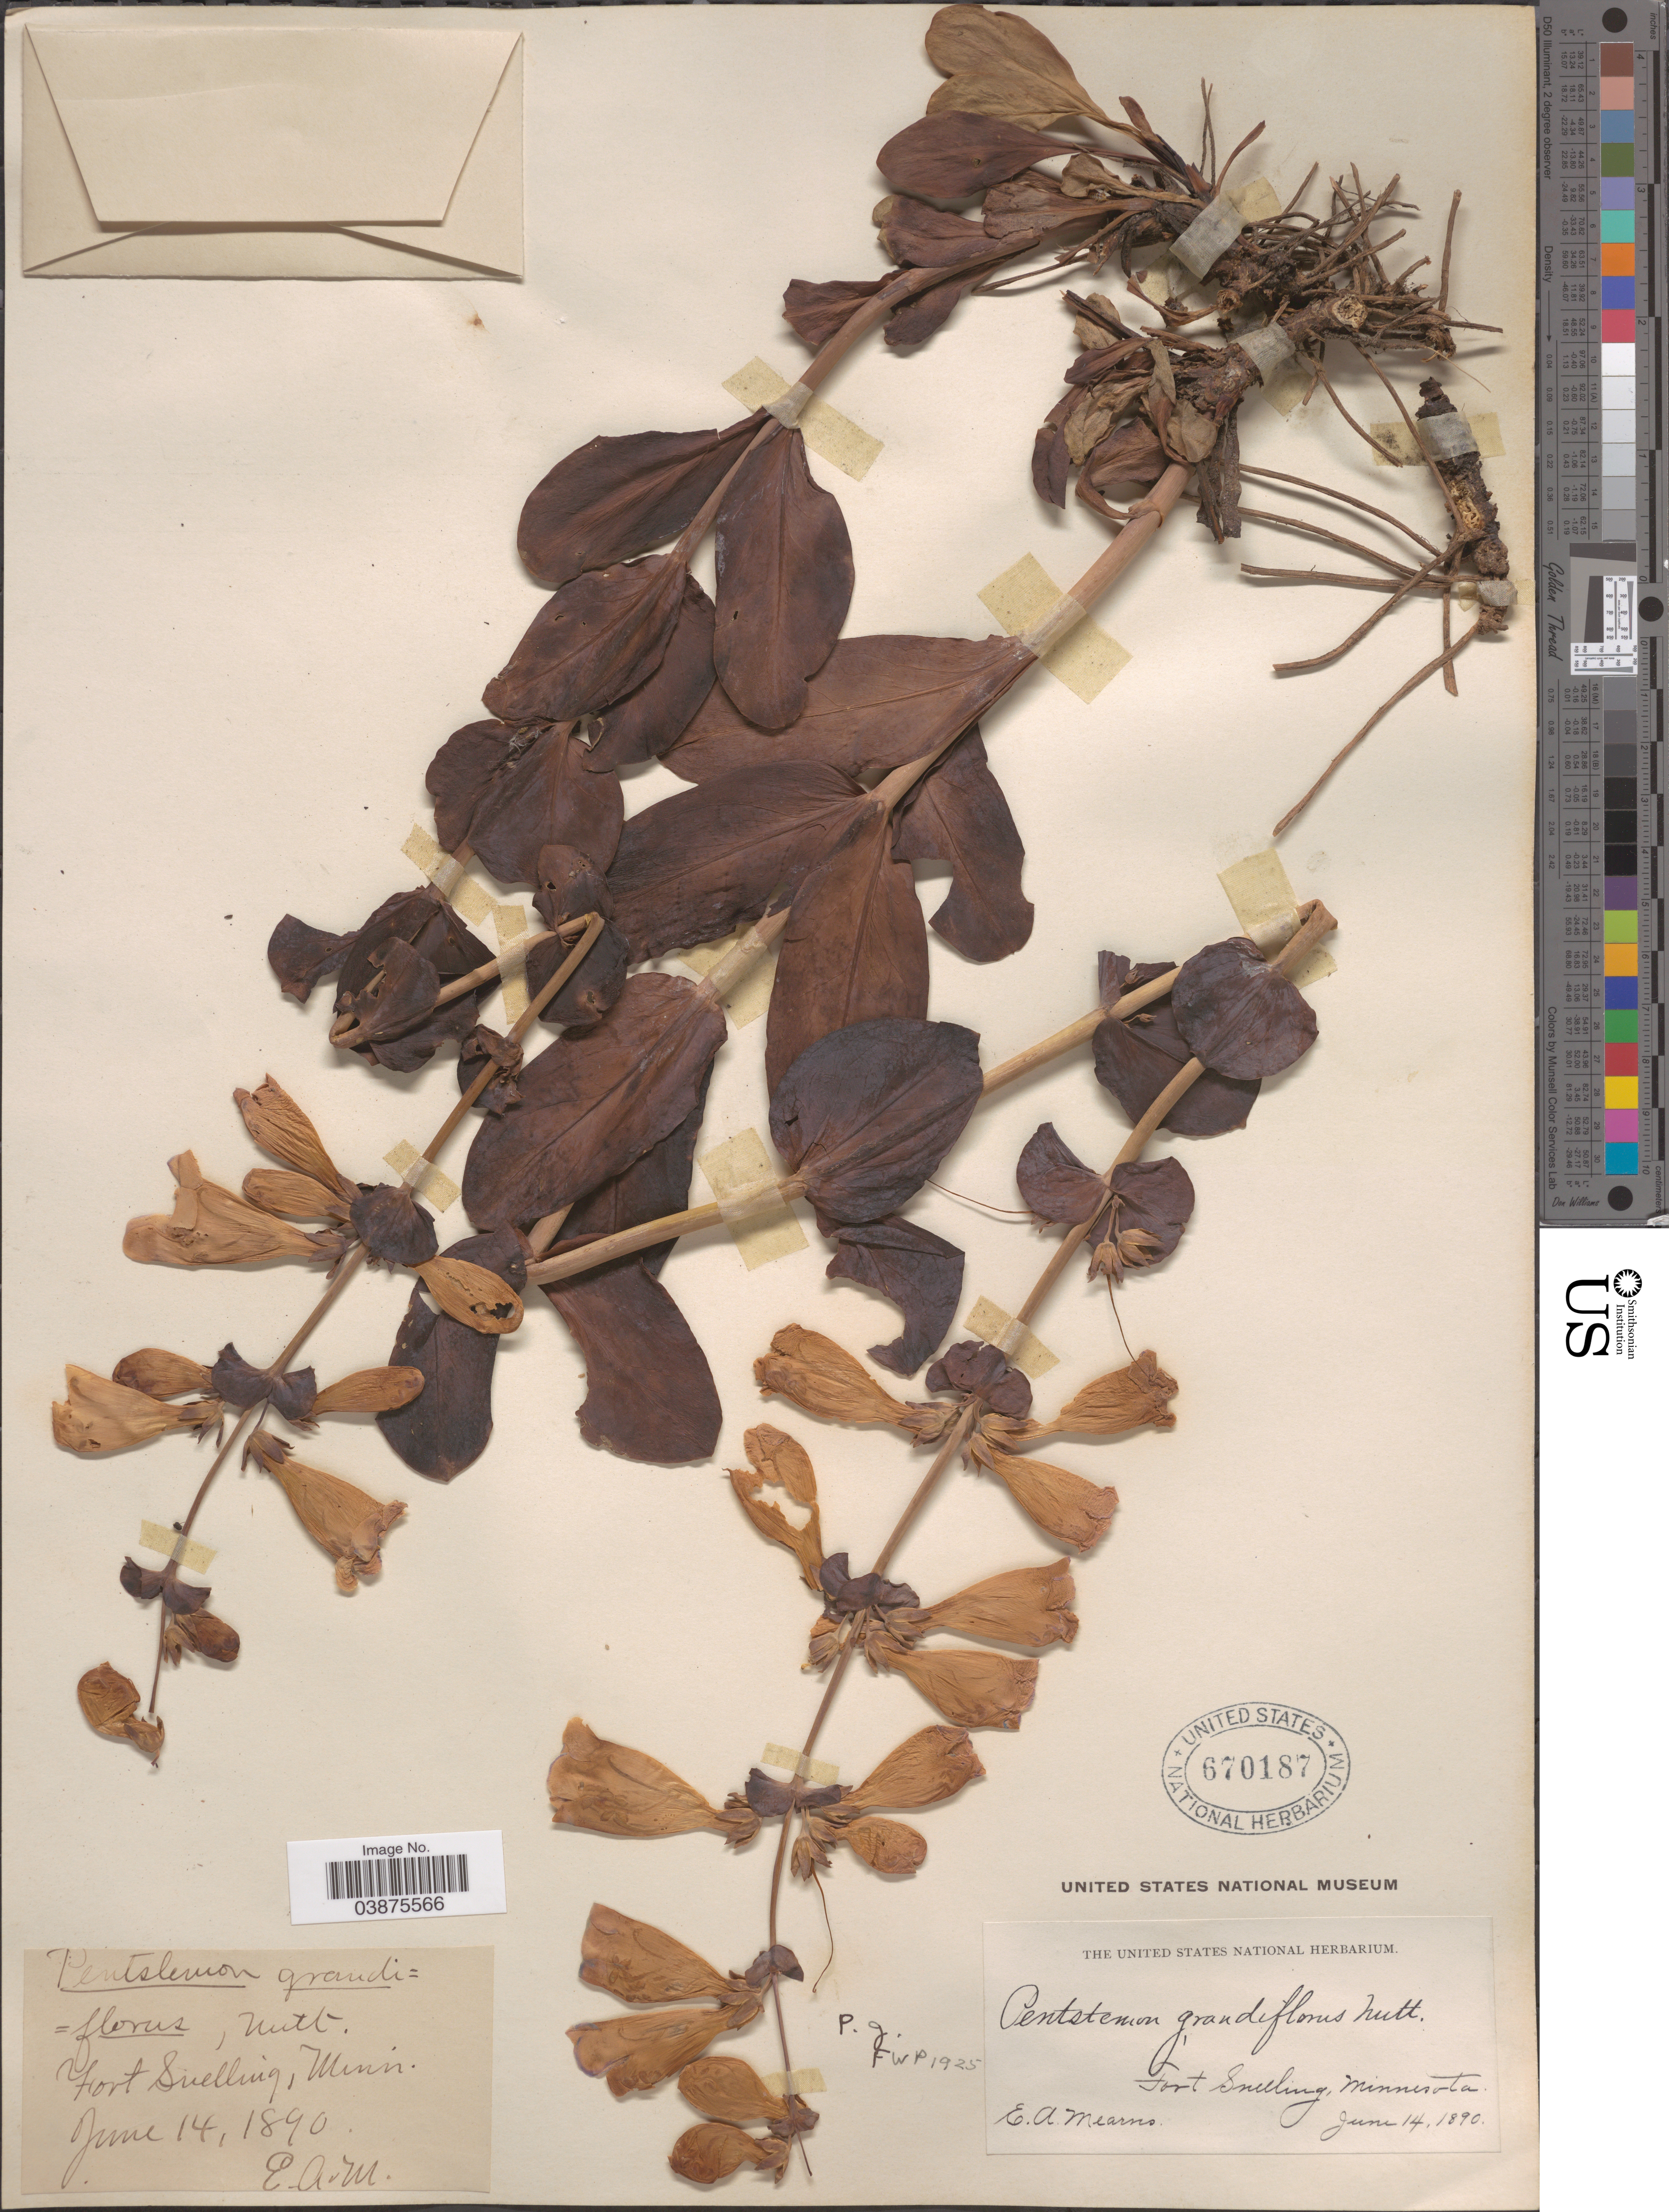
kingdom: Plantae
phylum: Tracheophyta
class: Magnoliopsida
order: Lamiales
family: Plantaginaceae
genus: Penstemon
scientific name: Penstemon grandiflorus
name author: Nutt.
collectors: E. A. Mearns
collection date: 1890-06-14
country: United States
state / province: Minnesota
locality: Fort Snelling.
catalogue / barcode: US 670187